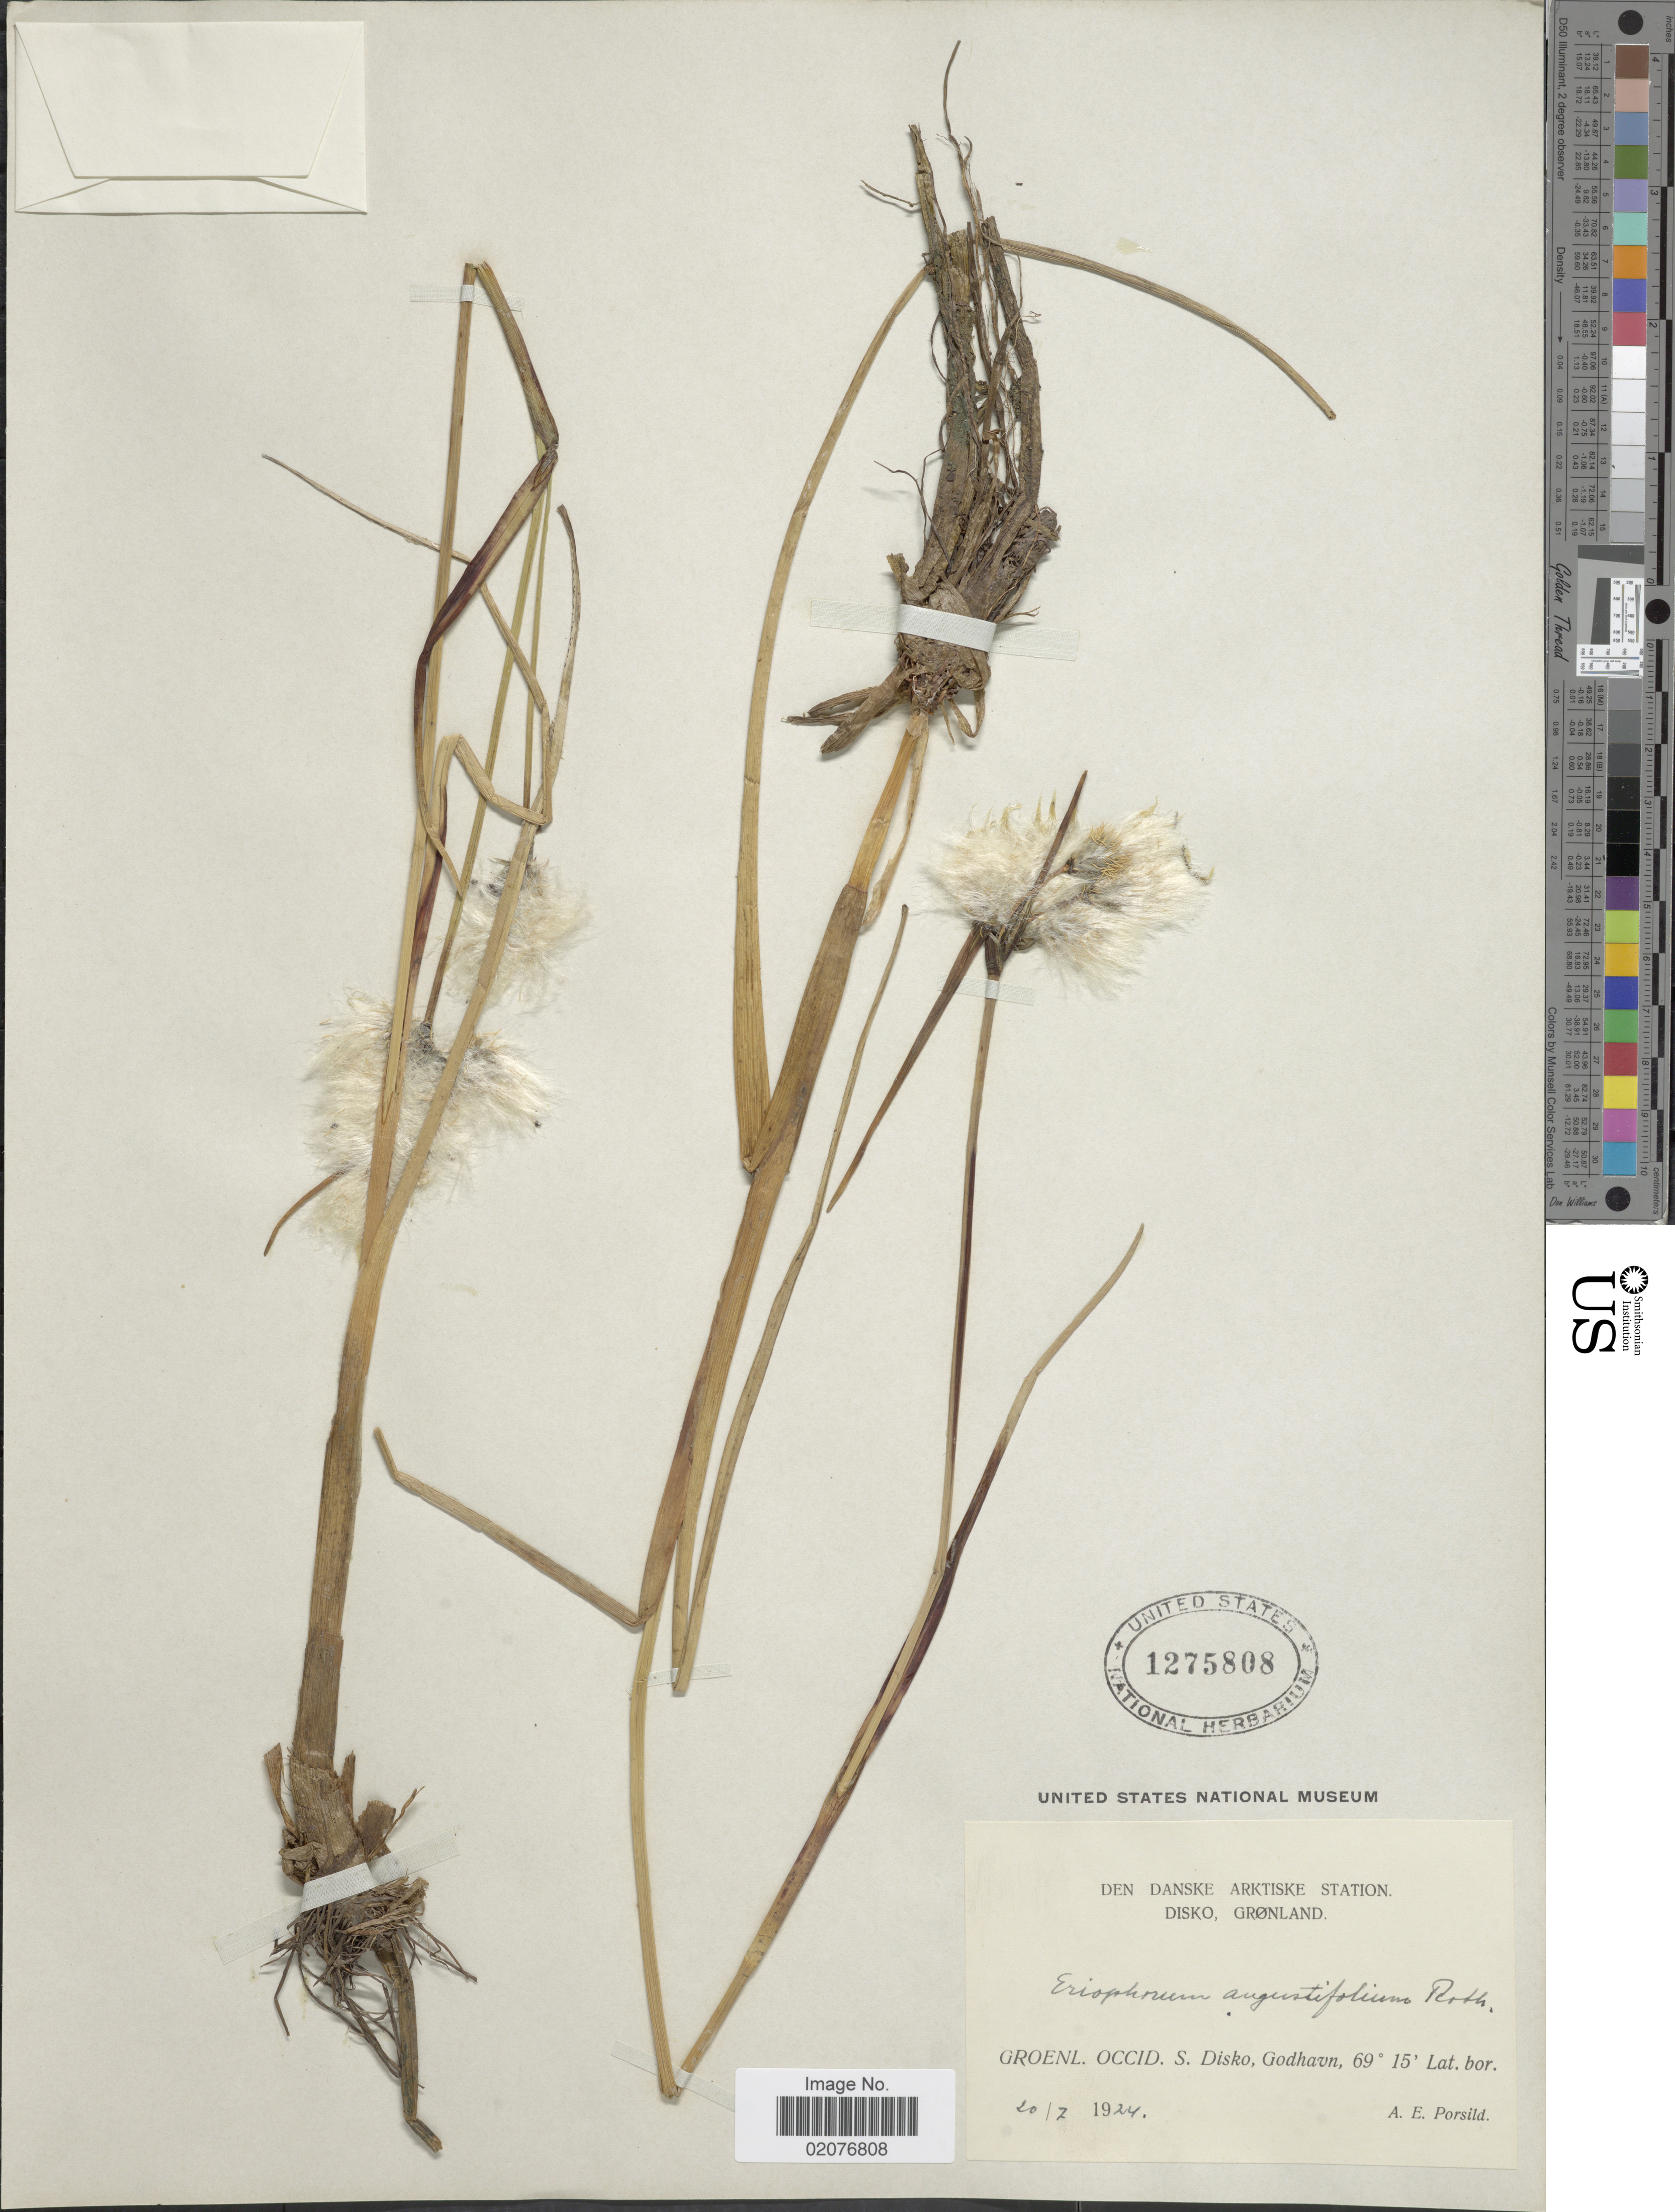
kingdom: Plantae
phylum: Tracheophyta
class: Liliopsida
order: Poales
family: Cyperaceae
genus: Eriophorum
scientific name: Eriophorum angustifolium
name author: Honck.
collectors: A. E. Porsild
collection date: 1924-07-20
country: Greenland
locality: Den Danske Artiske Station. Disko, Groenl. Occid. S Disko, Godhaven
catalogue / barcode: US 1275808